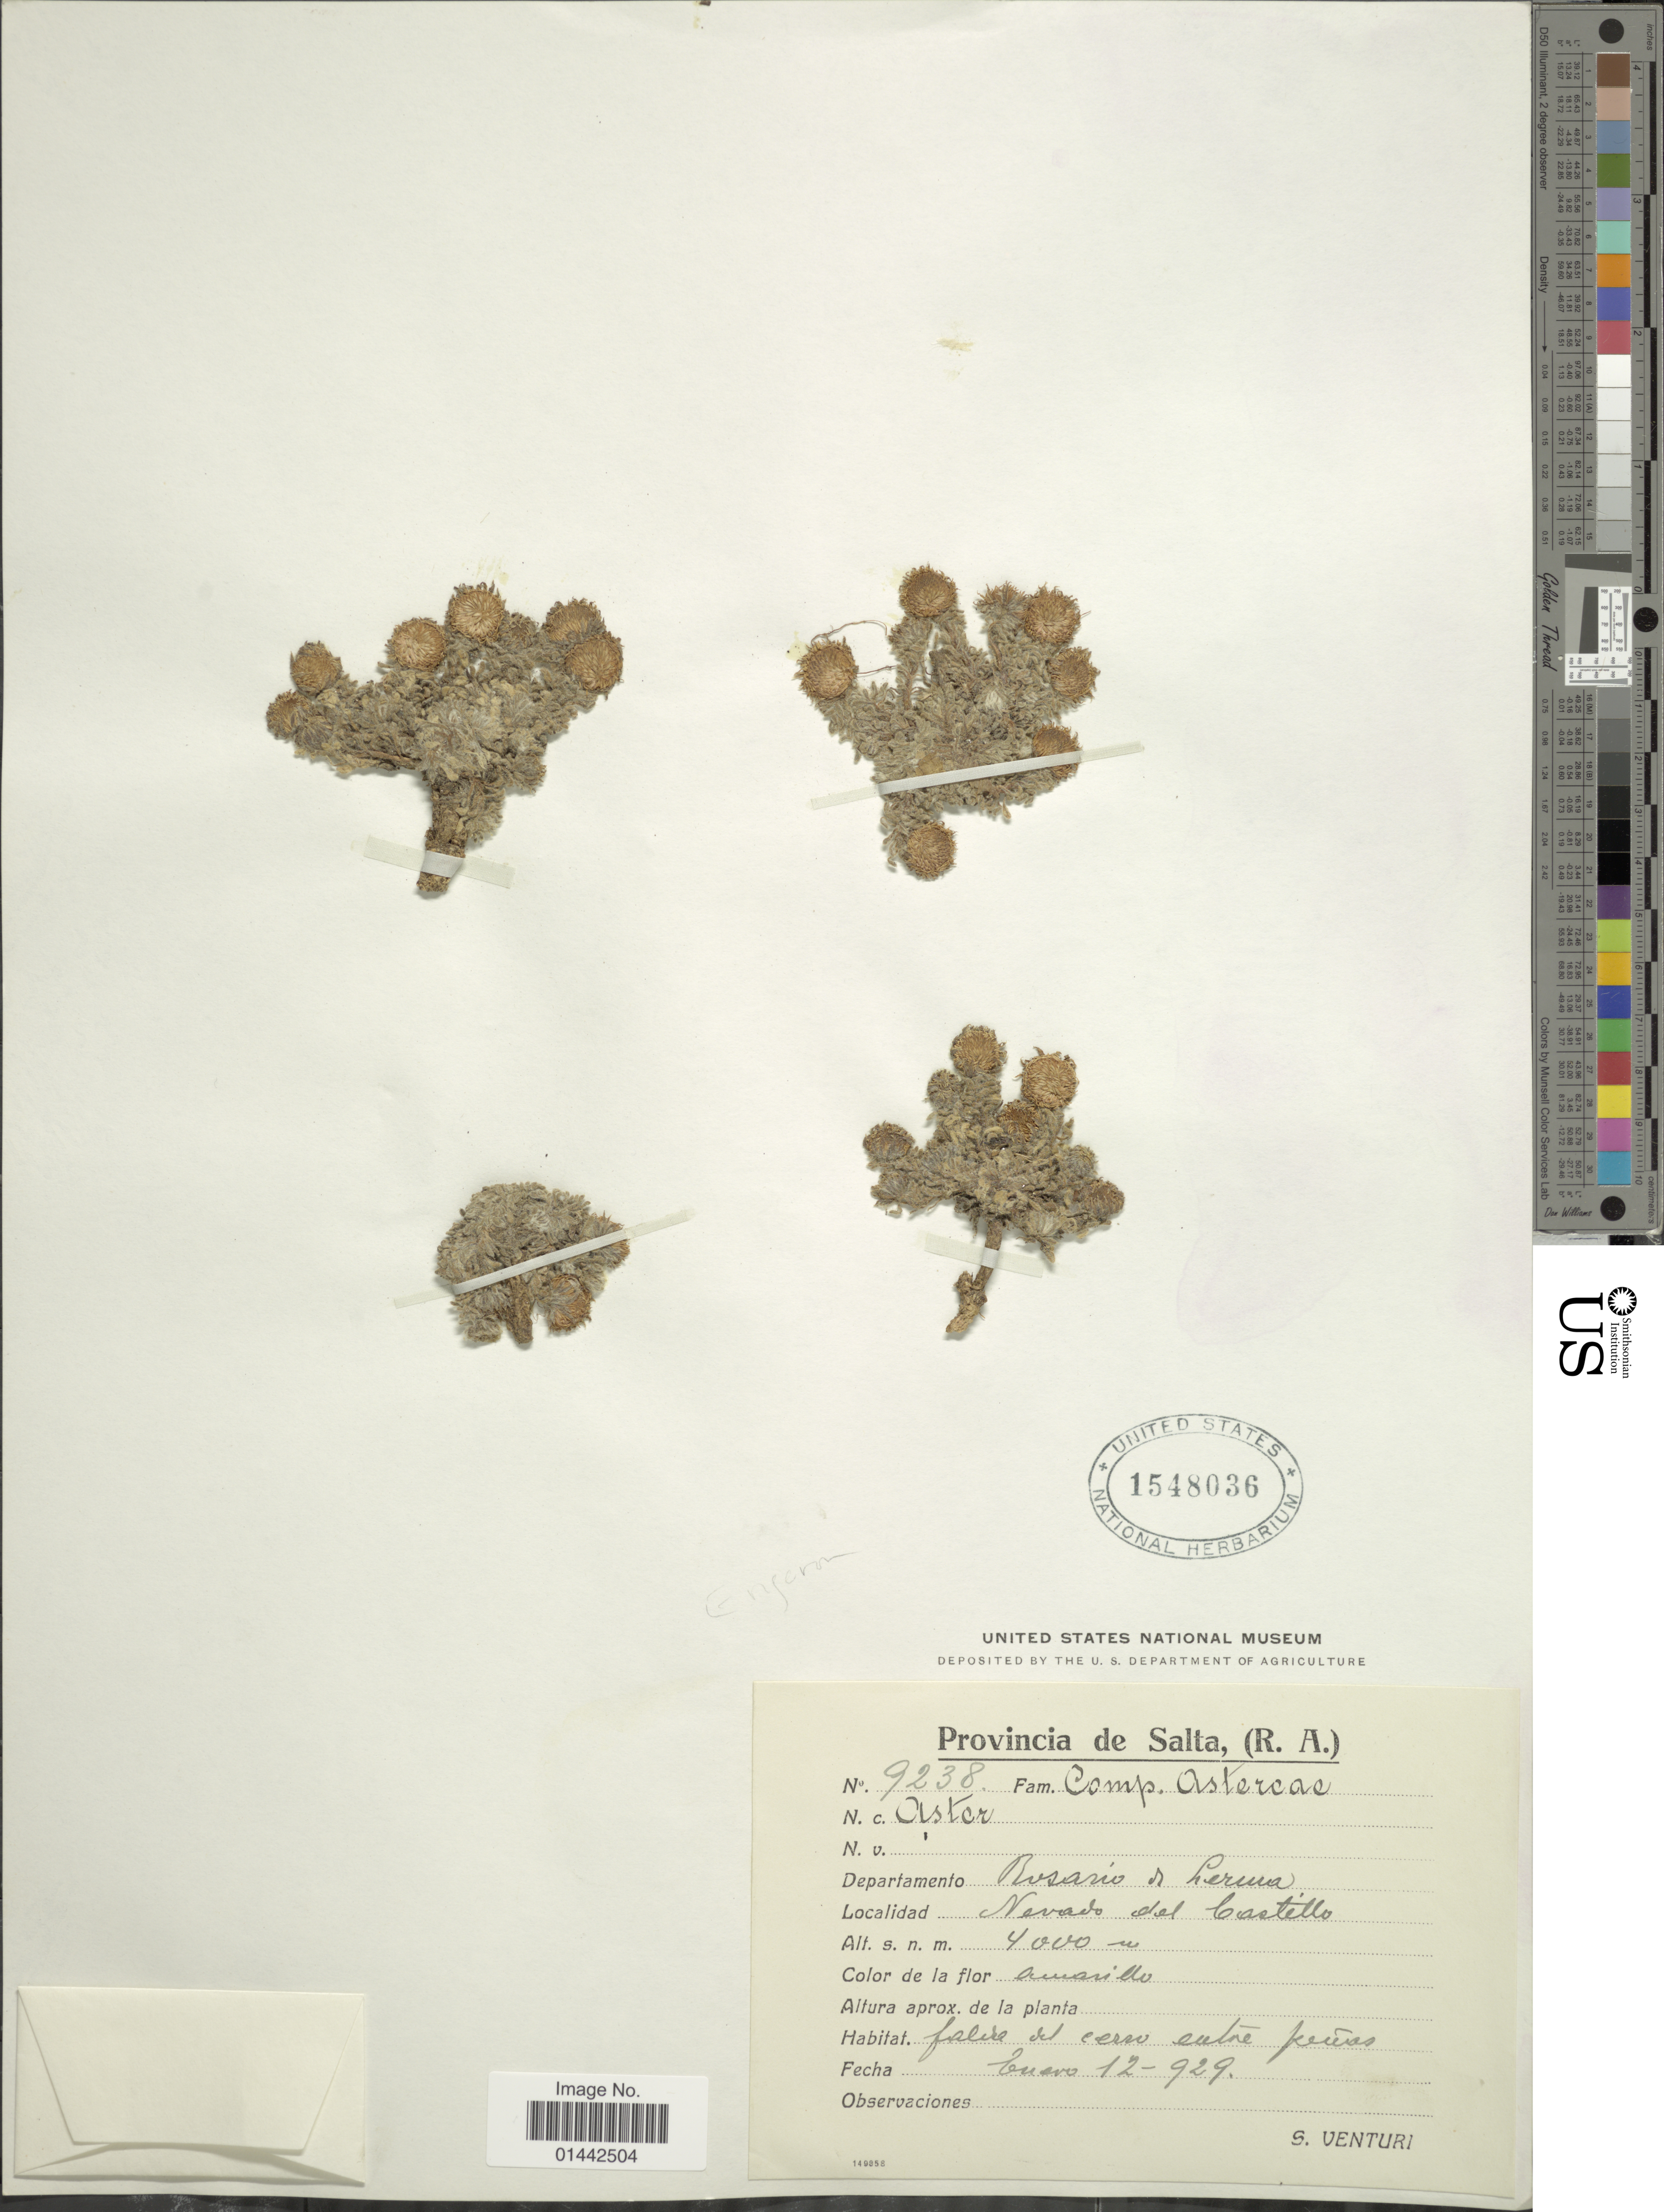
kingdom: Plantae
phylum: Tracheophyta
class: Magnoliopsida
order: Asterales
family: Asteraceae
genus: Erigeron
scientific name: Erigeron sp.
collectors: S. Venturi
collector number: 9238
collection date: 1929-01-12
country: Argentina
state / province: Tucuman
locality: (R.A.) Departamento Rosario de Lerma, Nevado de Castillo.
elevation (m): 4000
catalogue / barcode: US 1548036